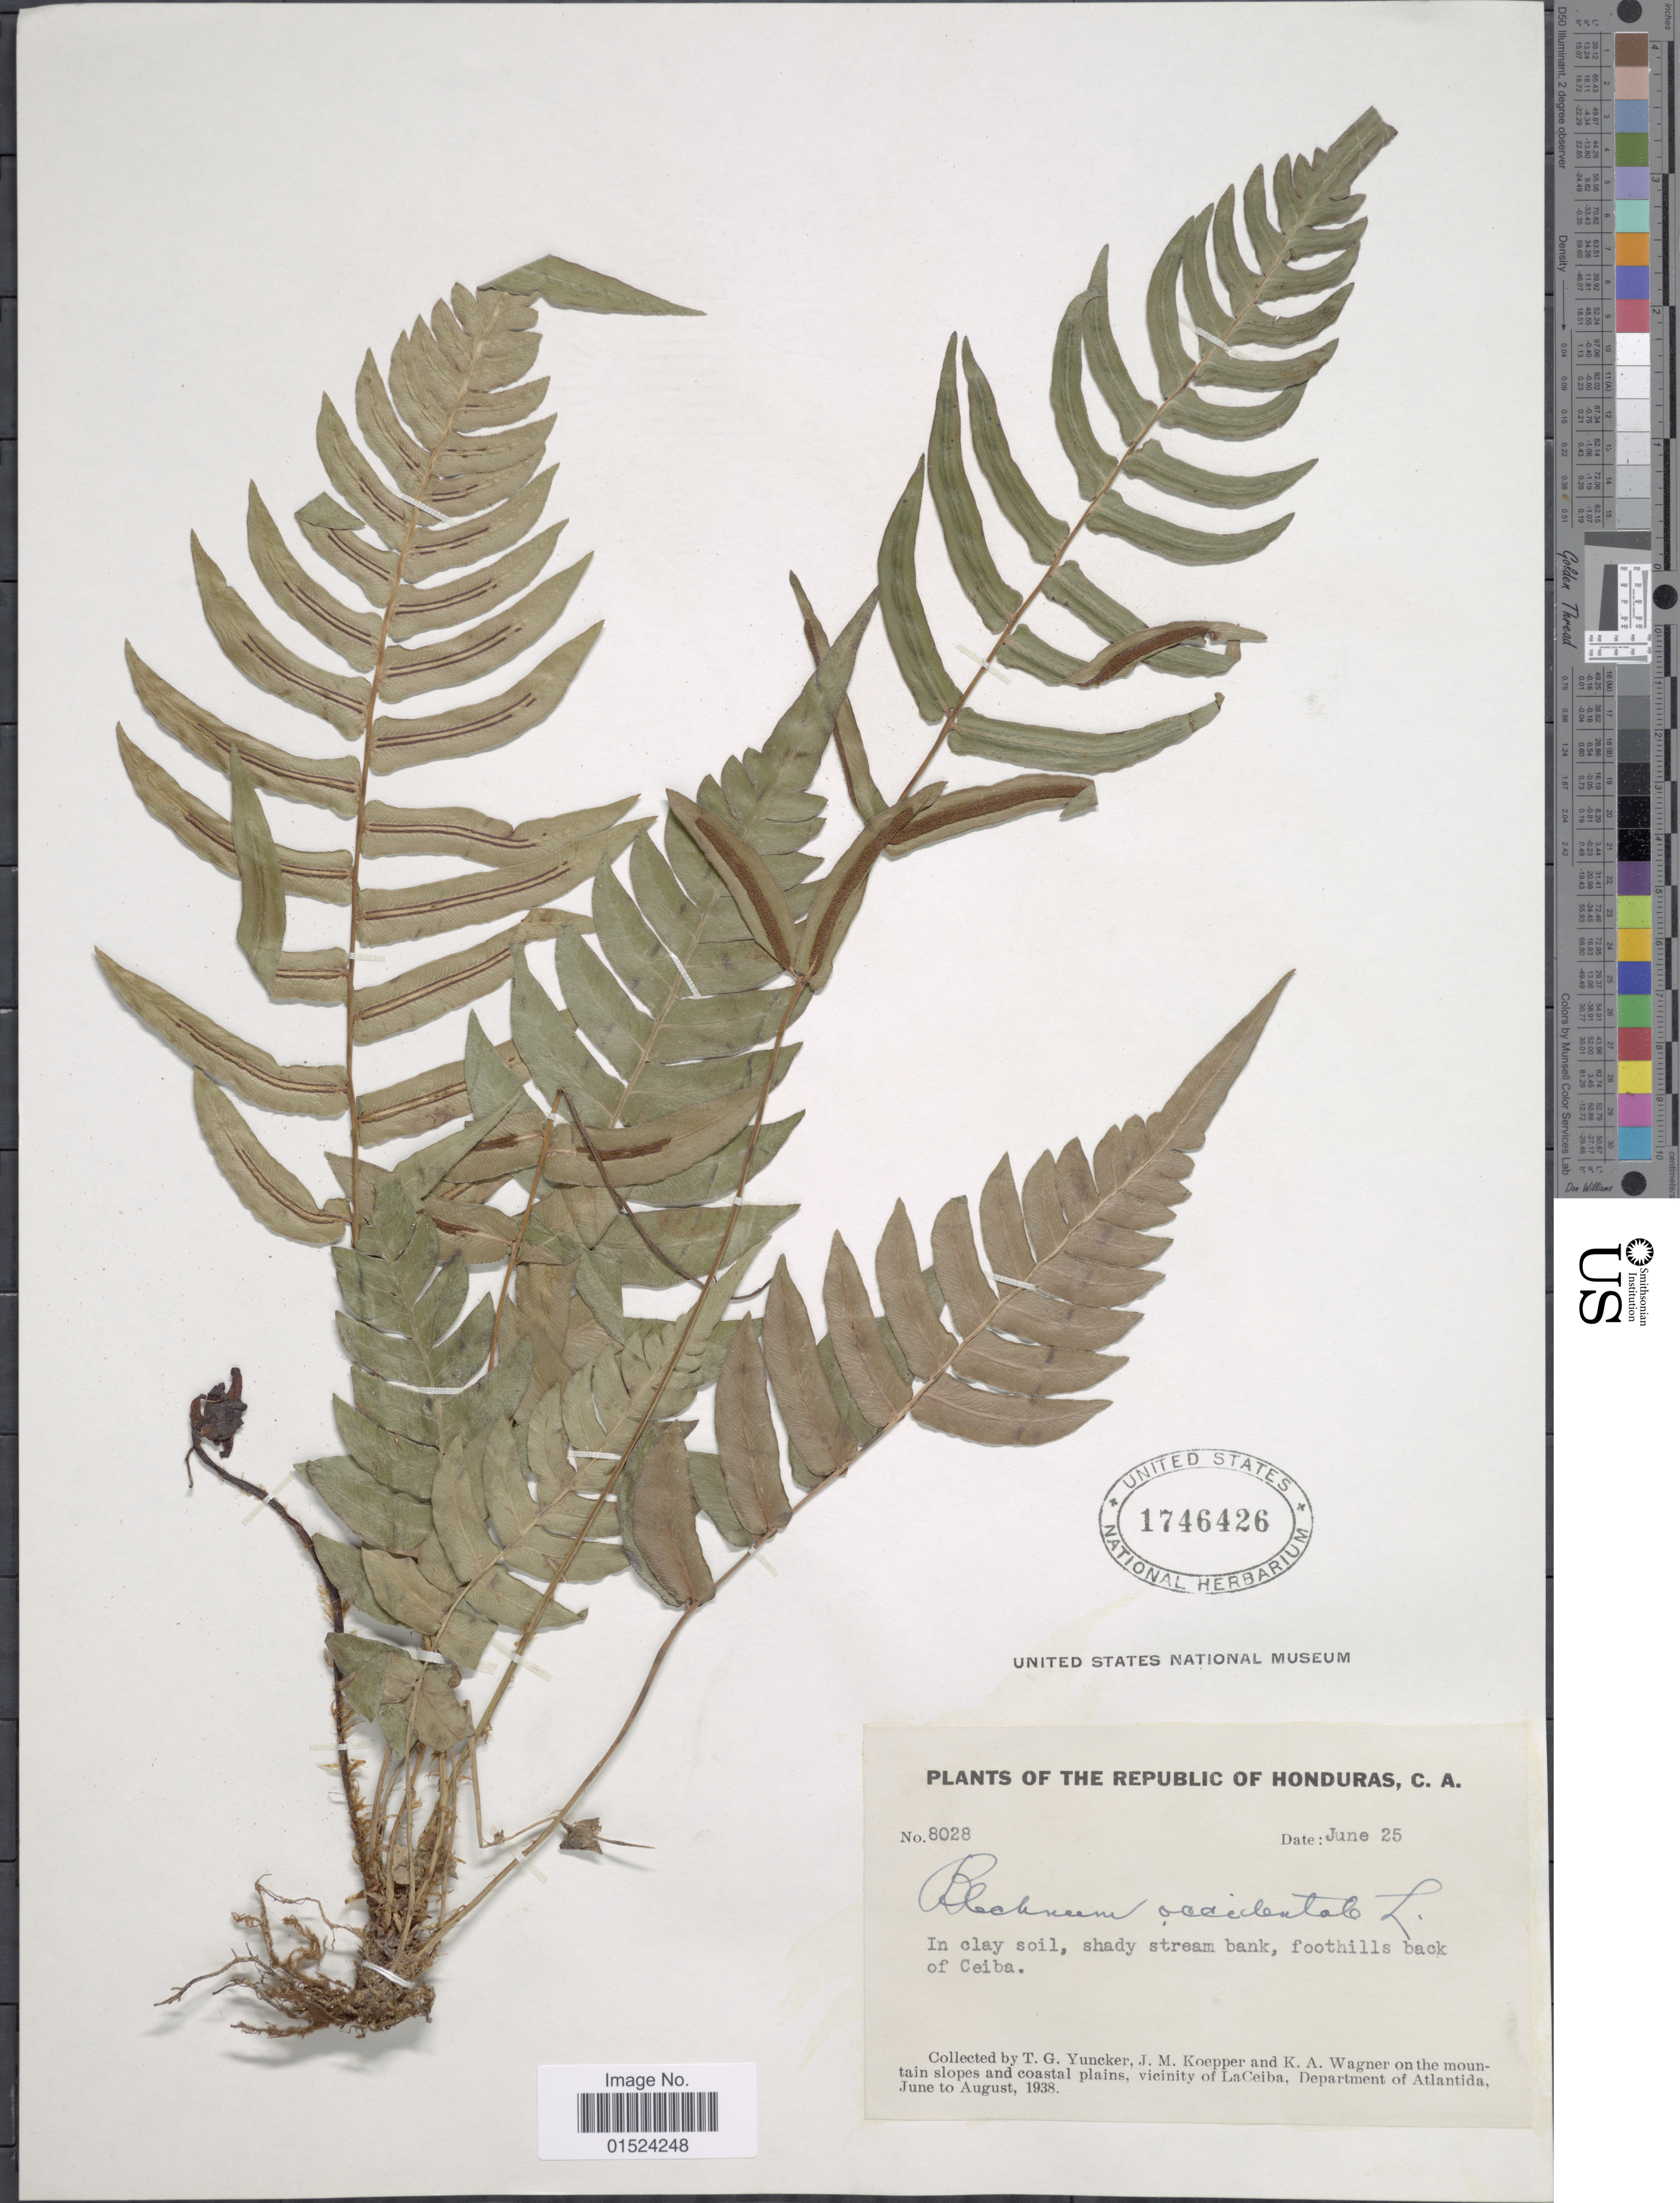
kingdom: Plantae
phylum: Tracheophyta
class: Polypodiopsida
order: Polypodiales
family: Blechnaceae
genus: Blechnum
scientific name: Blechnum occidentale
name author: L.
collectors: T. G. Yuncker, J. M. Koepper & K. A. Wagner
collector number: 8028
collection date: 1938-06-25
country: Honduras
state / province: Atlántida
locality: In clay soil, shady stream bank, foothills back of Ceiba, on the mountain slopes and coastal plains, vicinity of LaCeiba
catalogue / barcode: US 1746426